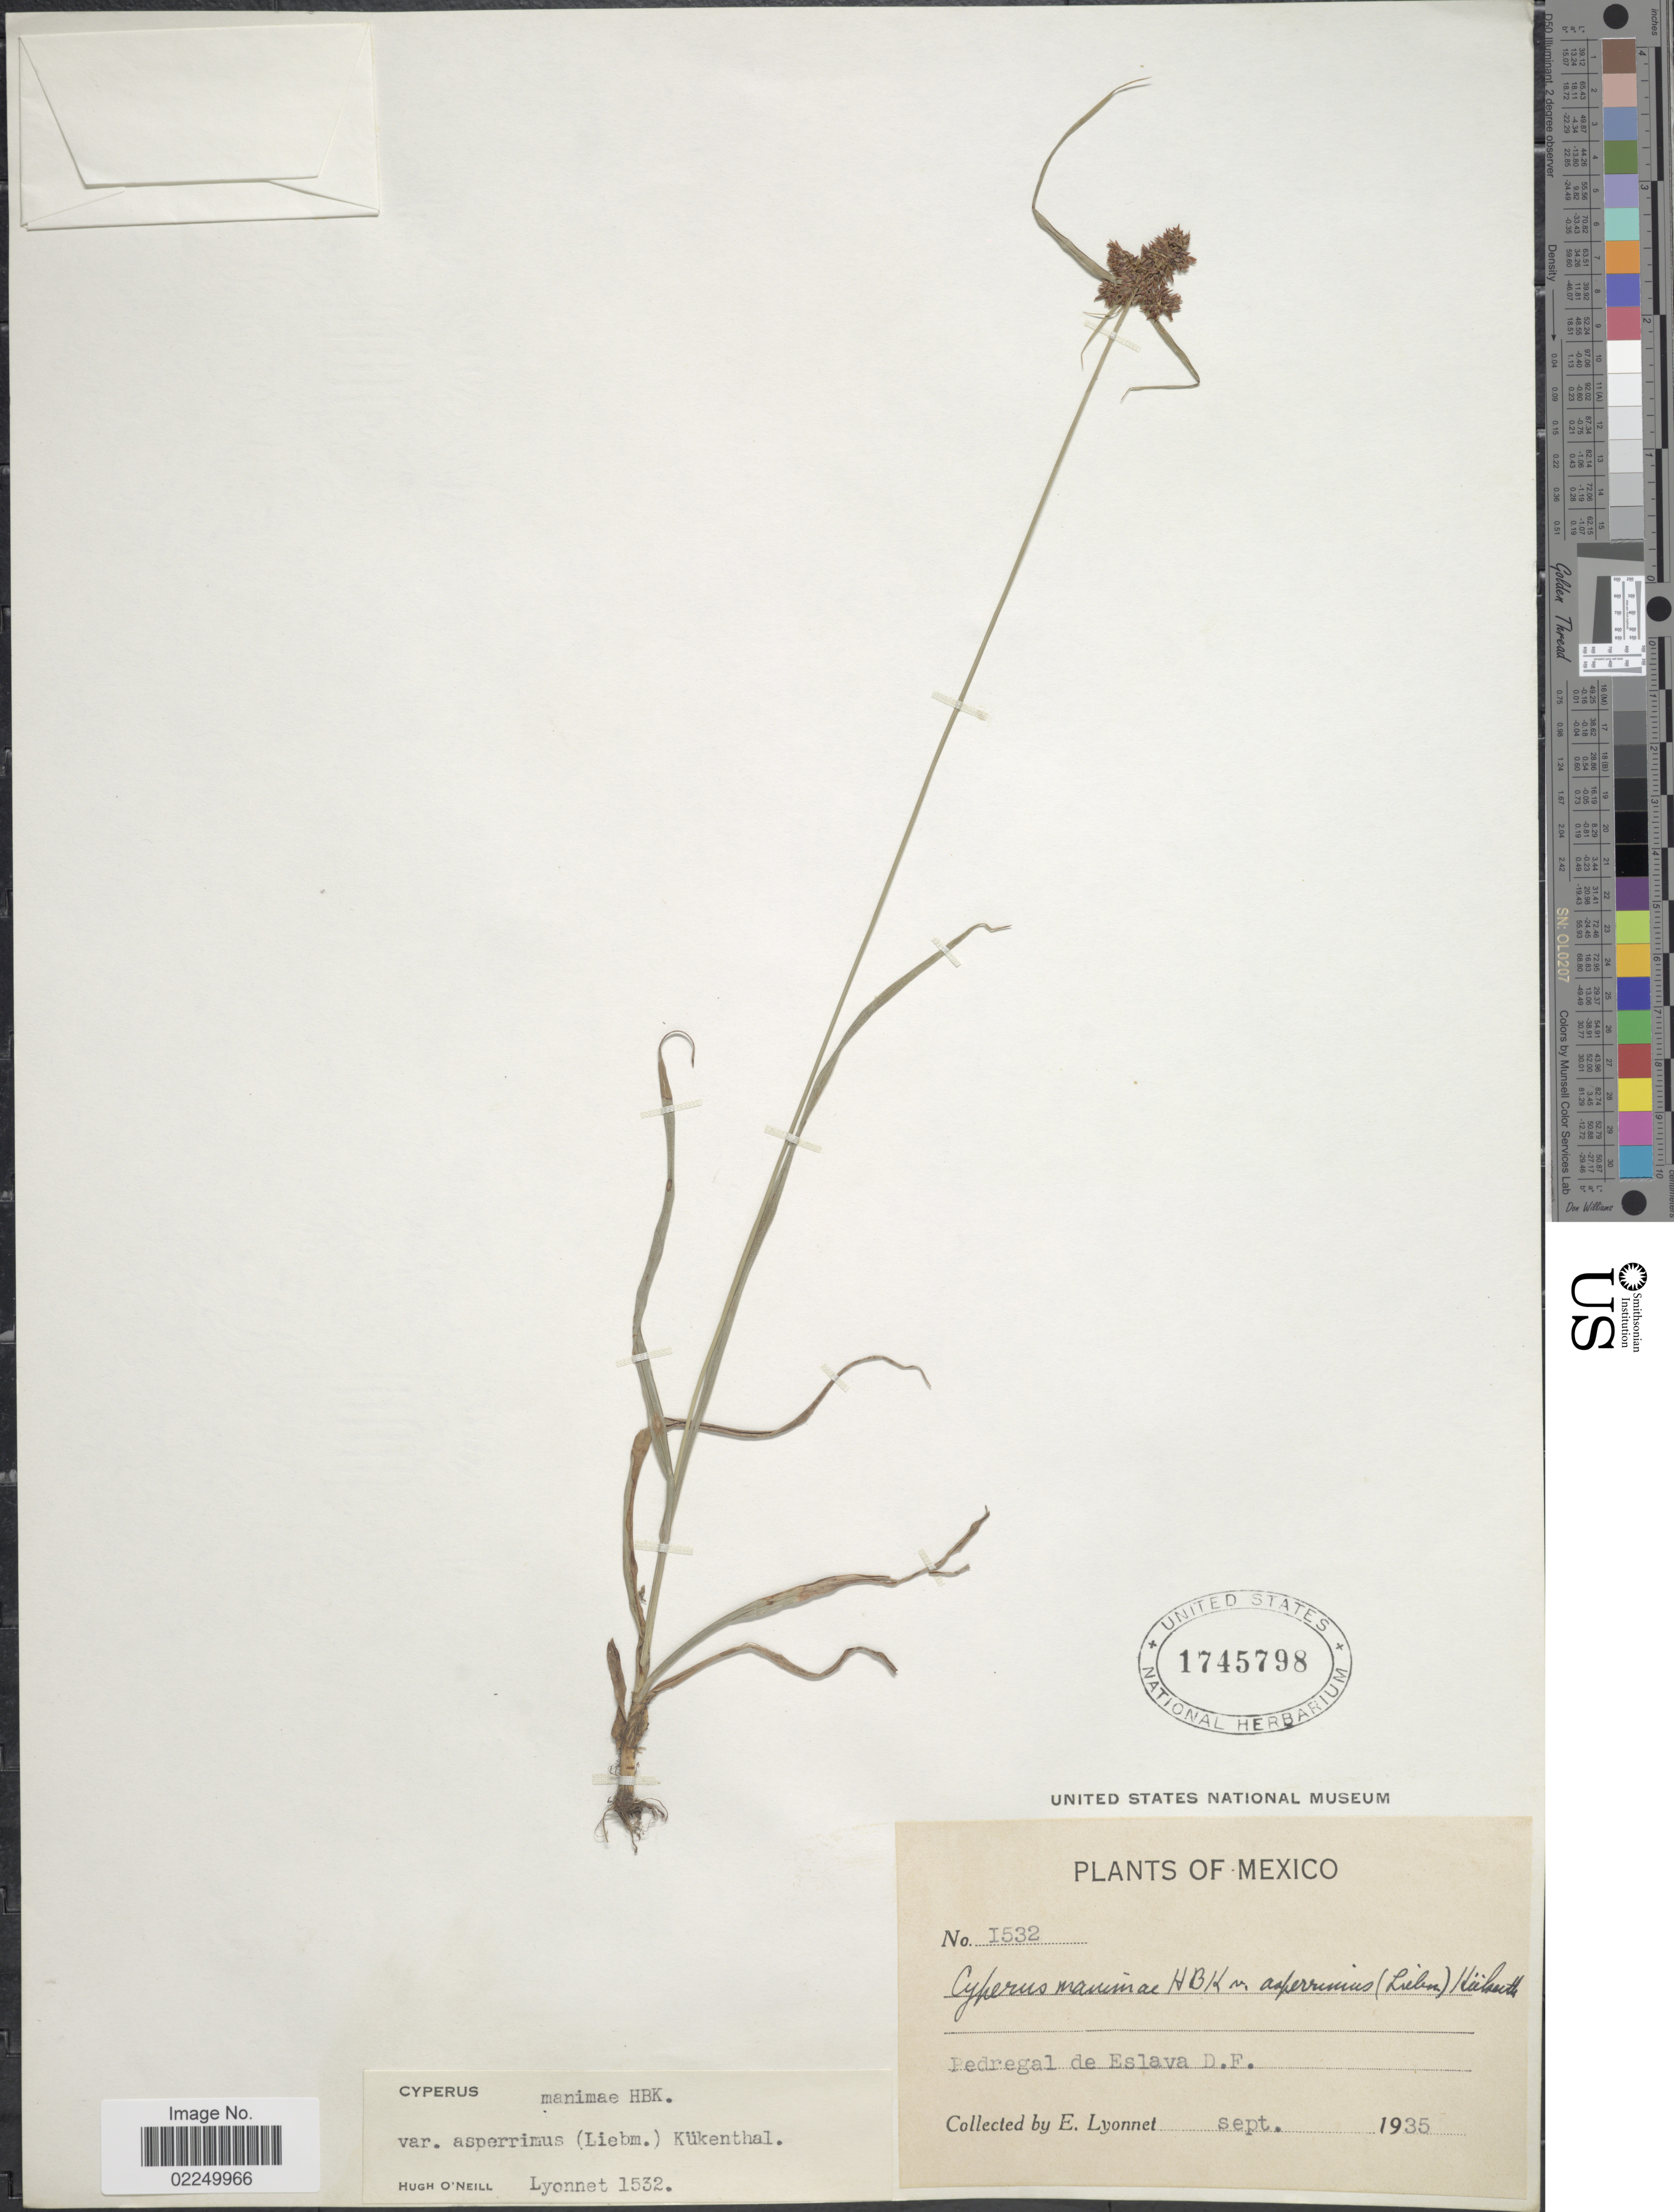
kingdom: Plantae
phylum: Tracheophyta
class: Liliopsida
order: Poales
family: Cyperaceae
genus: Cyperus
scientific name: Cyperus manimae var. asperrimus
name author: (Liebm.) Kük.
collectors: E. Lyonnet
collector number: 1532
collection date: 1935-09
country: Mexico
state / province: Distrito Federal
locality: Pedregal de Eslava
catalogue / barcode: US 1745798